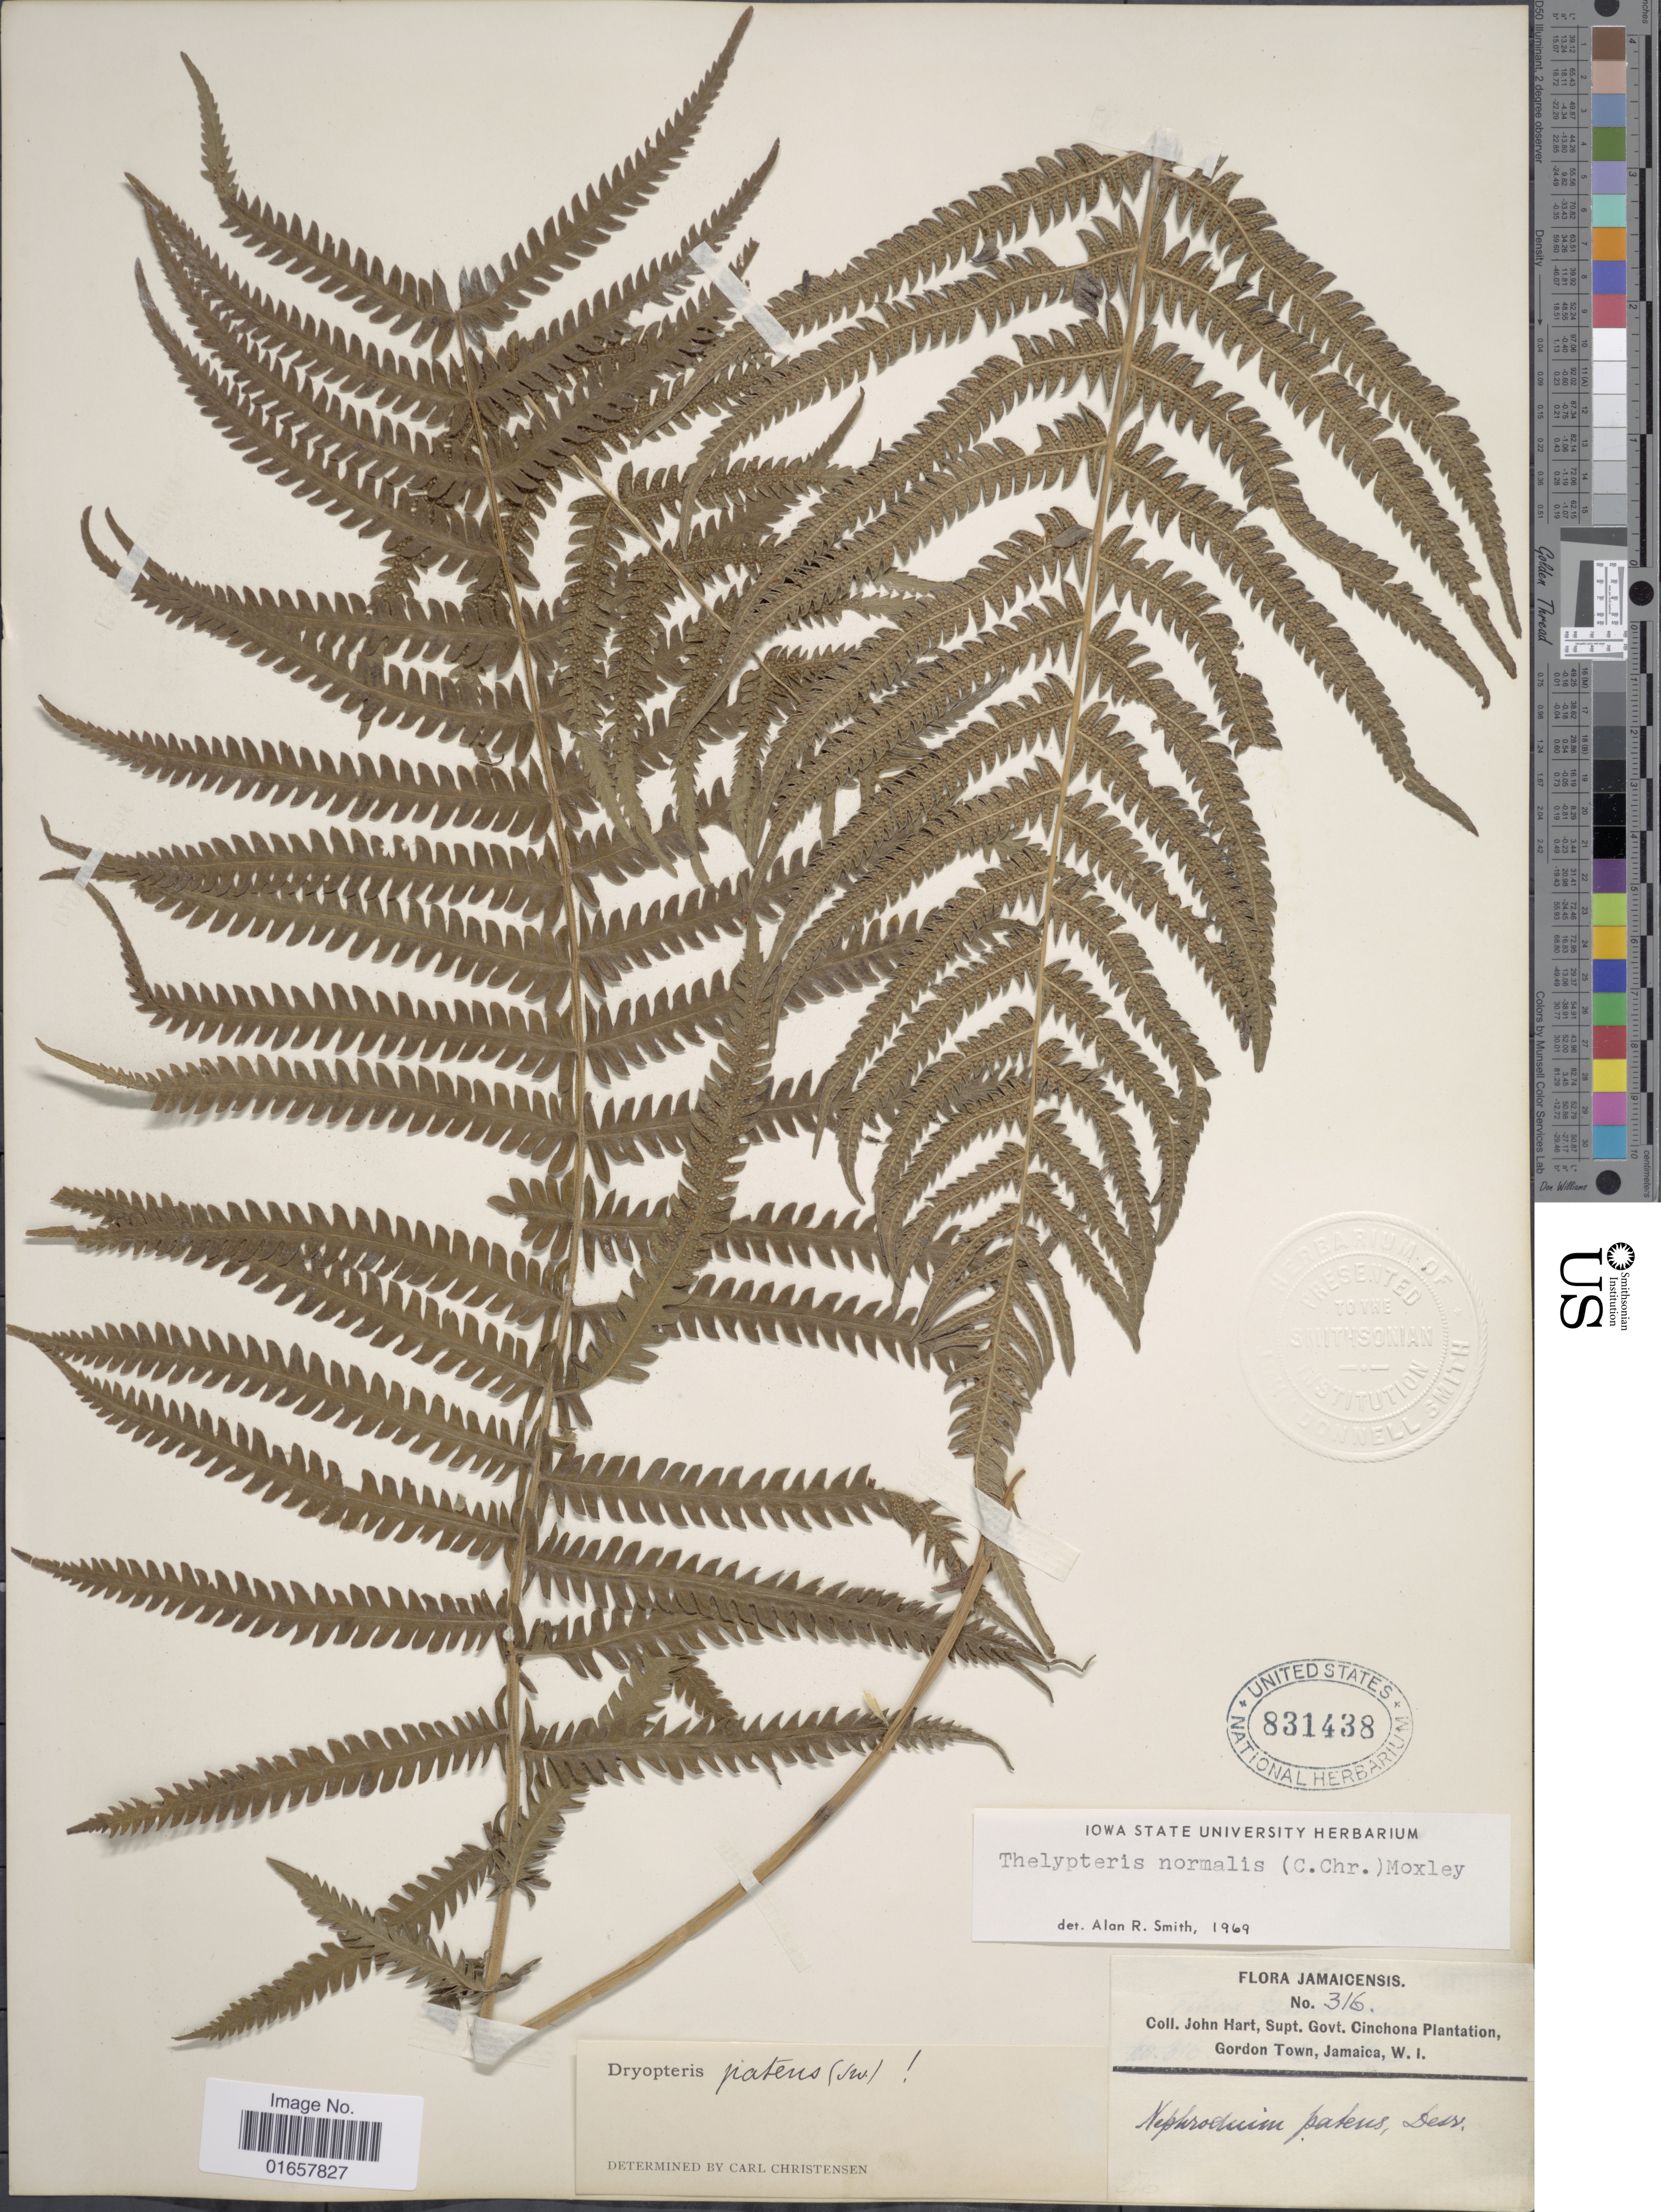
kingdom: Plantae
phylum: Tracheophyta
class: Polypodiopsida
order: Polypodiales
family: Thelypteridaceae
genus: Christella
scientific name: Christella kunthii comb. ined.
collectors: J. H. Hart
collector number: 316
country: Jamaica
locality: Jamaicnesis.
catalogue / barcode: US 831438